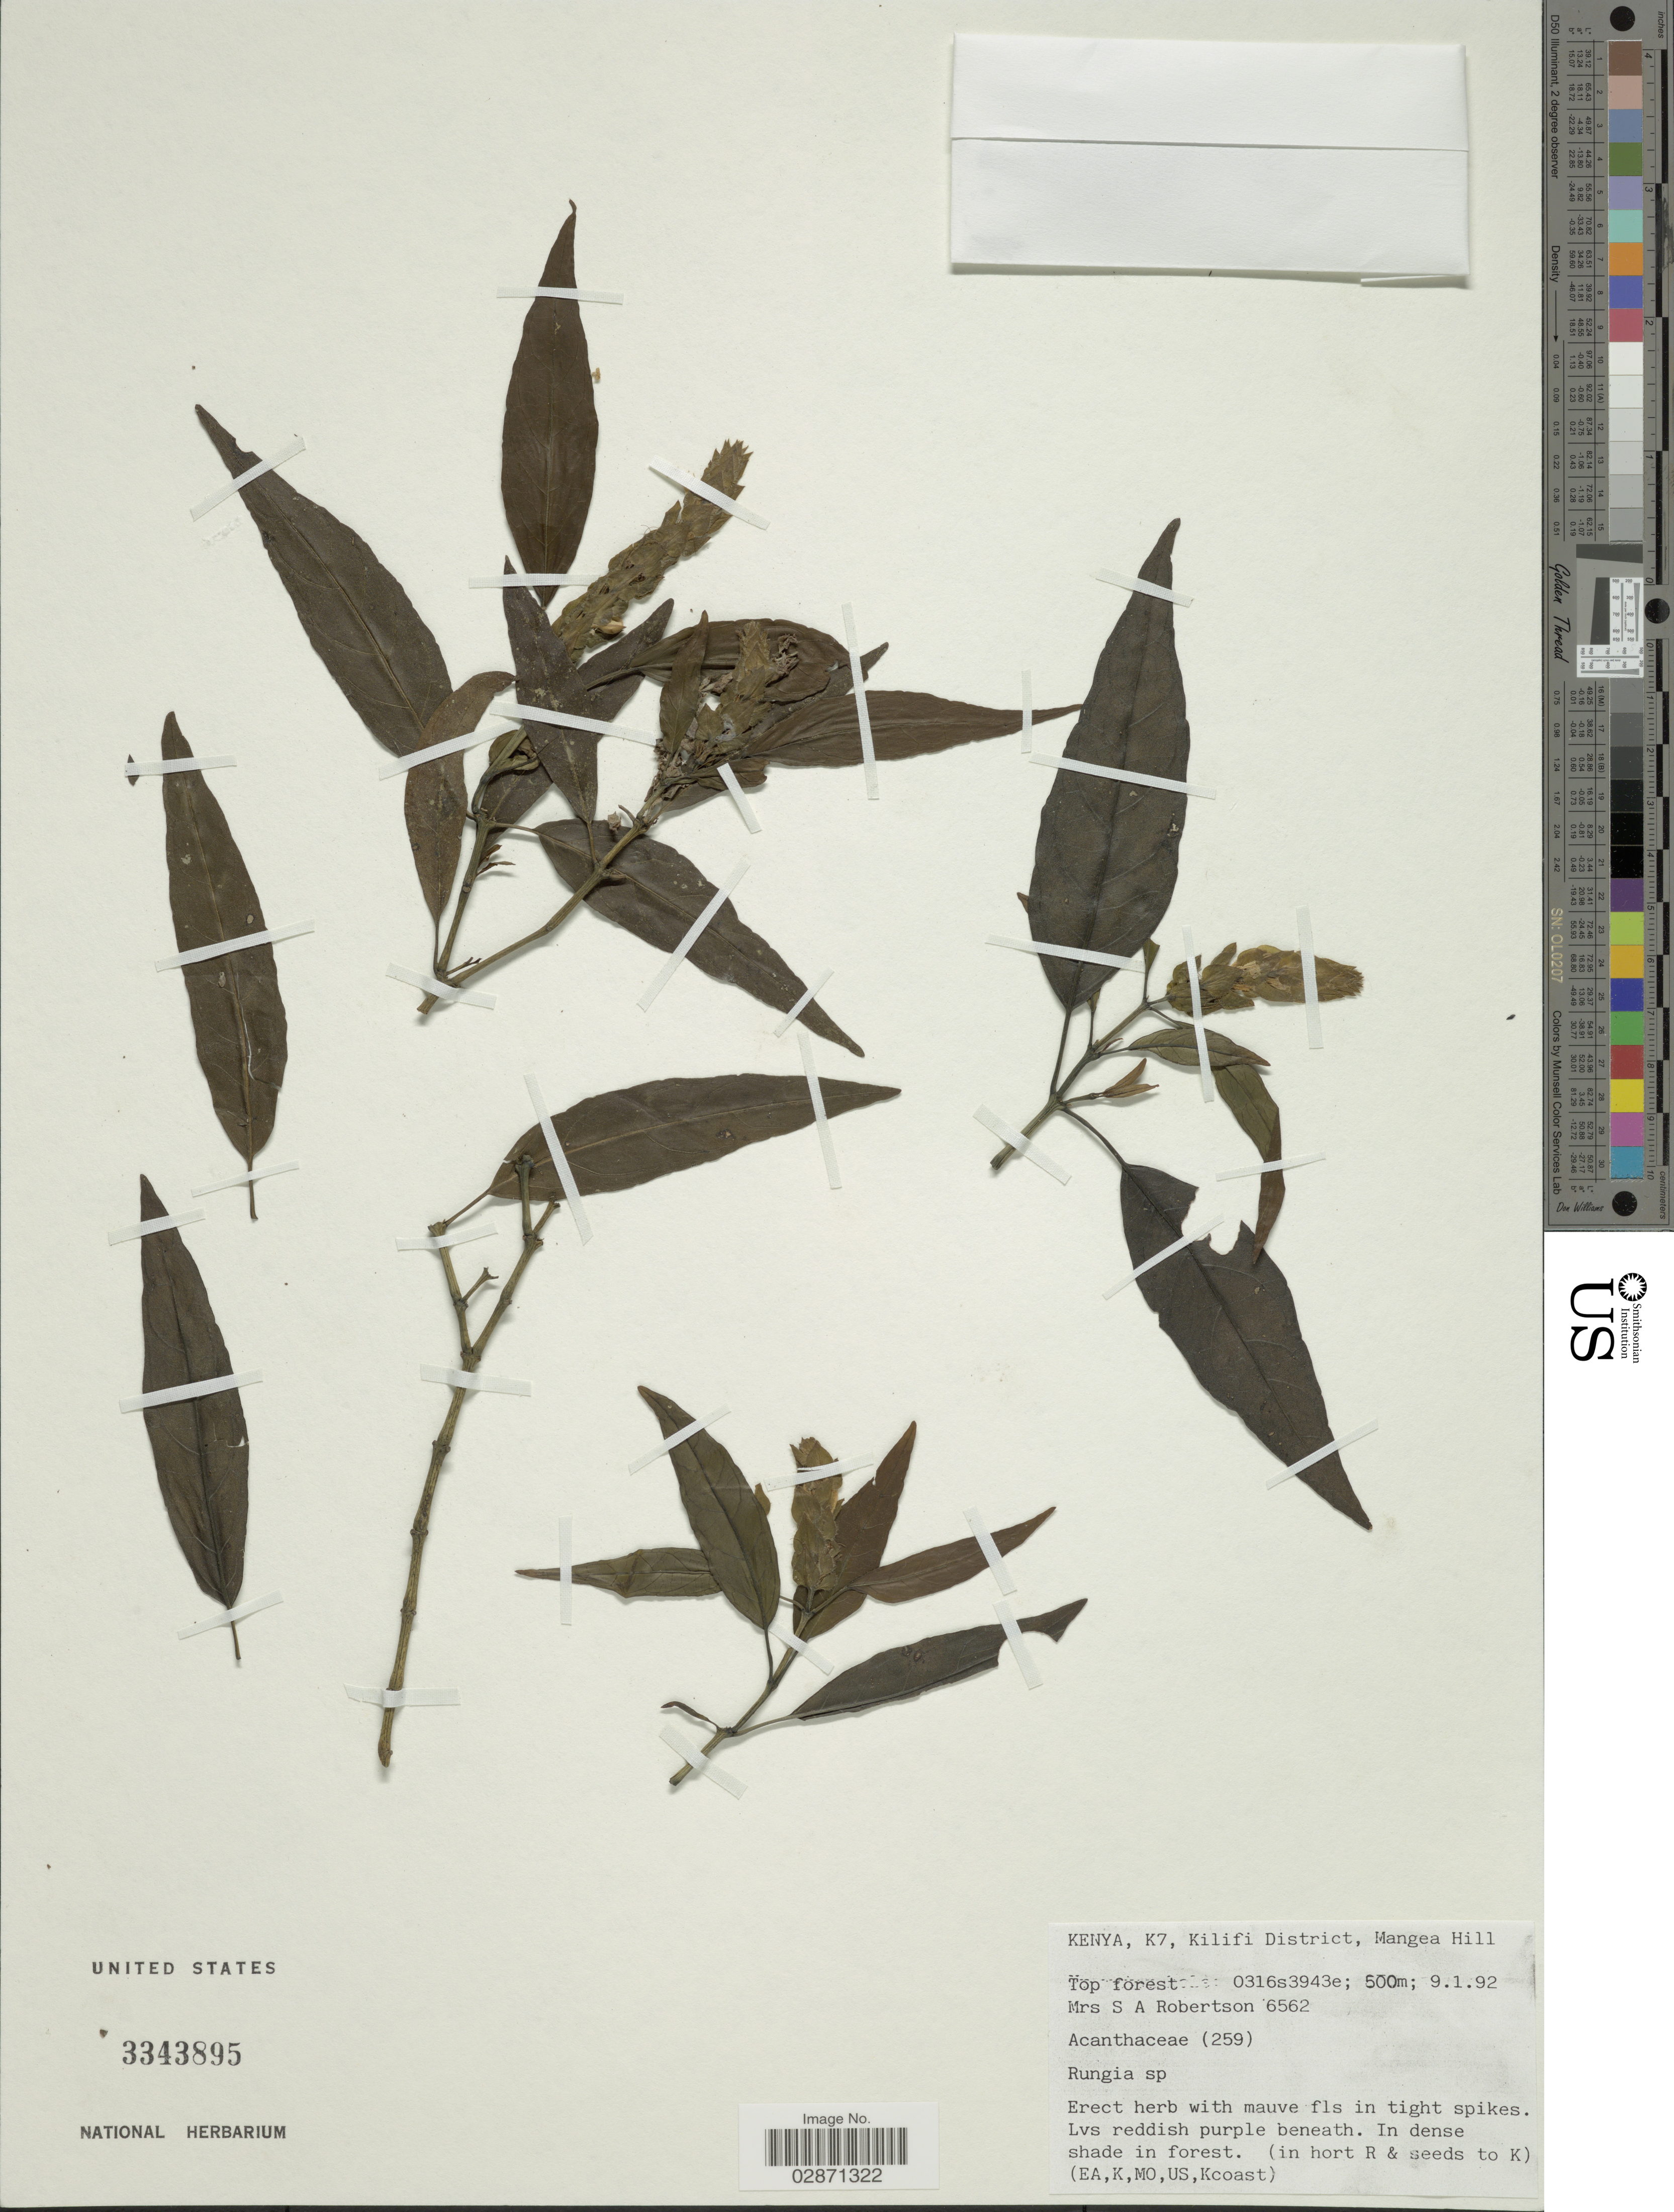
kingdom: Plantae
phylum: Tracheophyta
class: Magnoliopsida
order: Lamiales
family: Acanthaceae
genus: Rungia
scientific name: Rungia sp.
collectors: S. Robertson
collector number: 6562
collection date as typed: Transcribed d/m/y: 9/1/92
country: Kenya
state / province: Kilifi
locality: K7, Kilifi District, Mangea Hill.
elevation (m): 500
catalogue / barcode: US 3343895